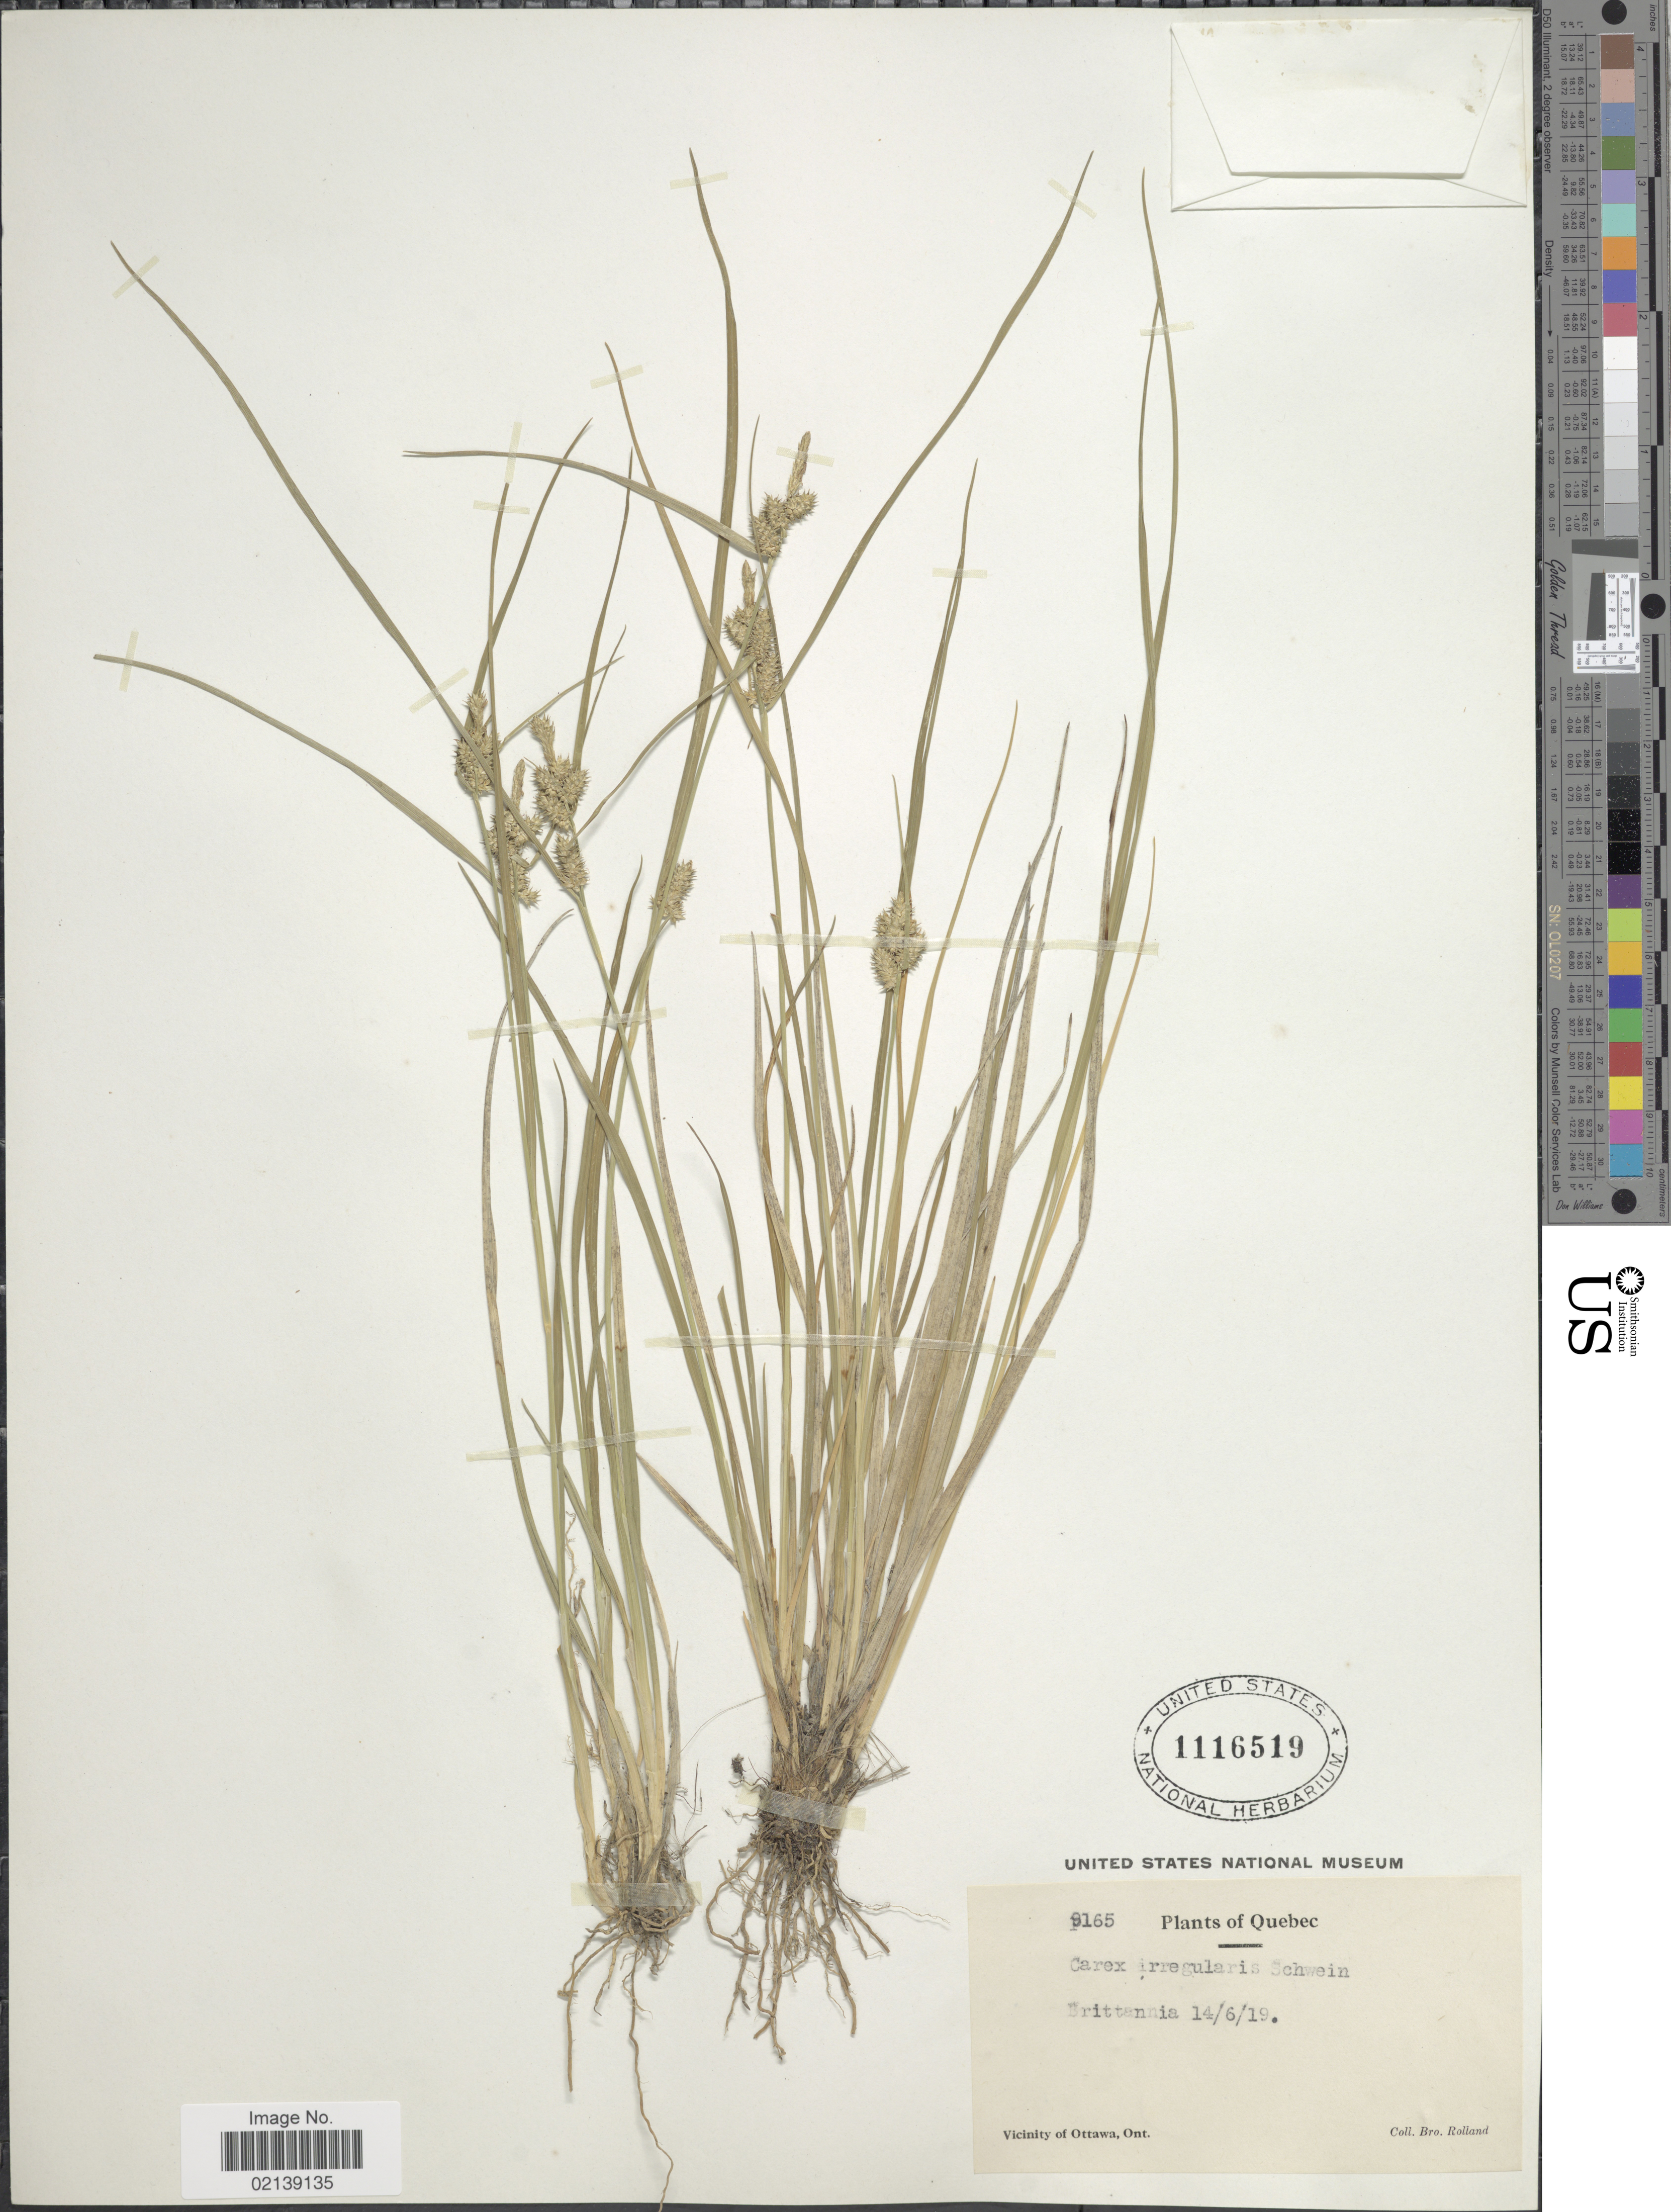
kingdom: Plantae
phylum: Tracheophyta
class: Liliopsida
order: Poales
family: Cyperaceae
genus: Carex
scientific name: Carex oederi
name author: Retz.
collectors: B. Rolland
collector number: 9165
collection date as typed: Transcribed d/m/y: 14/6/19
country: Canada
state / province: Quebec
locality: Brittania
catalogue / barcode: US 1116519